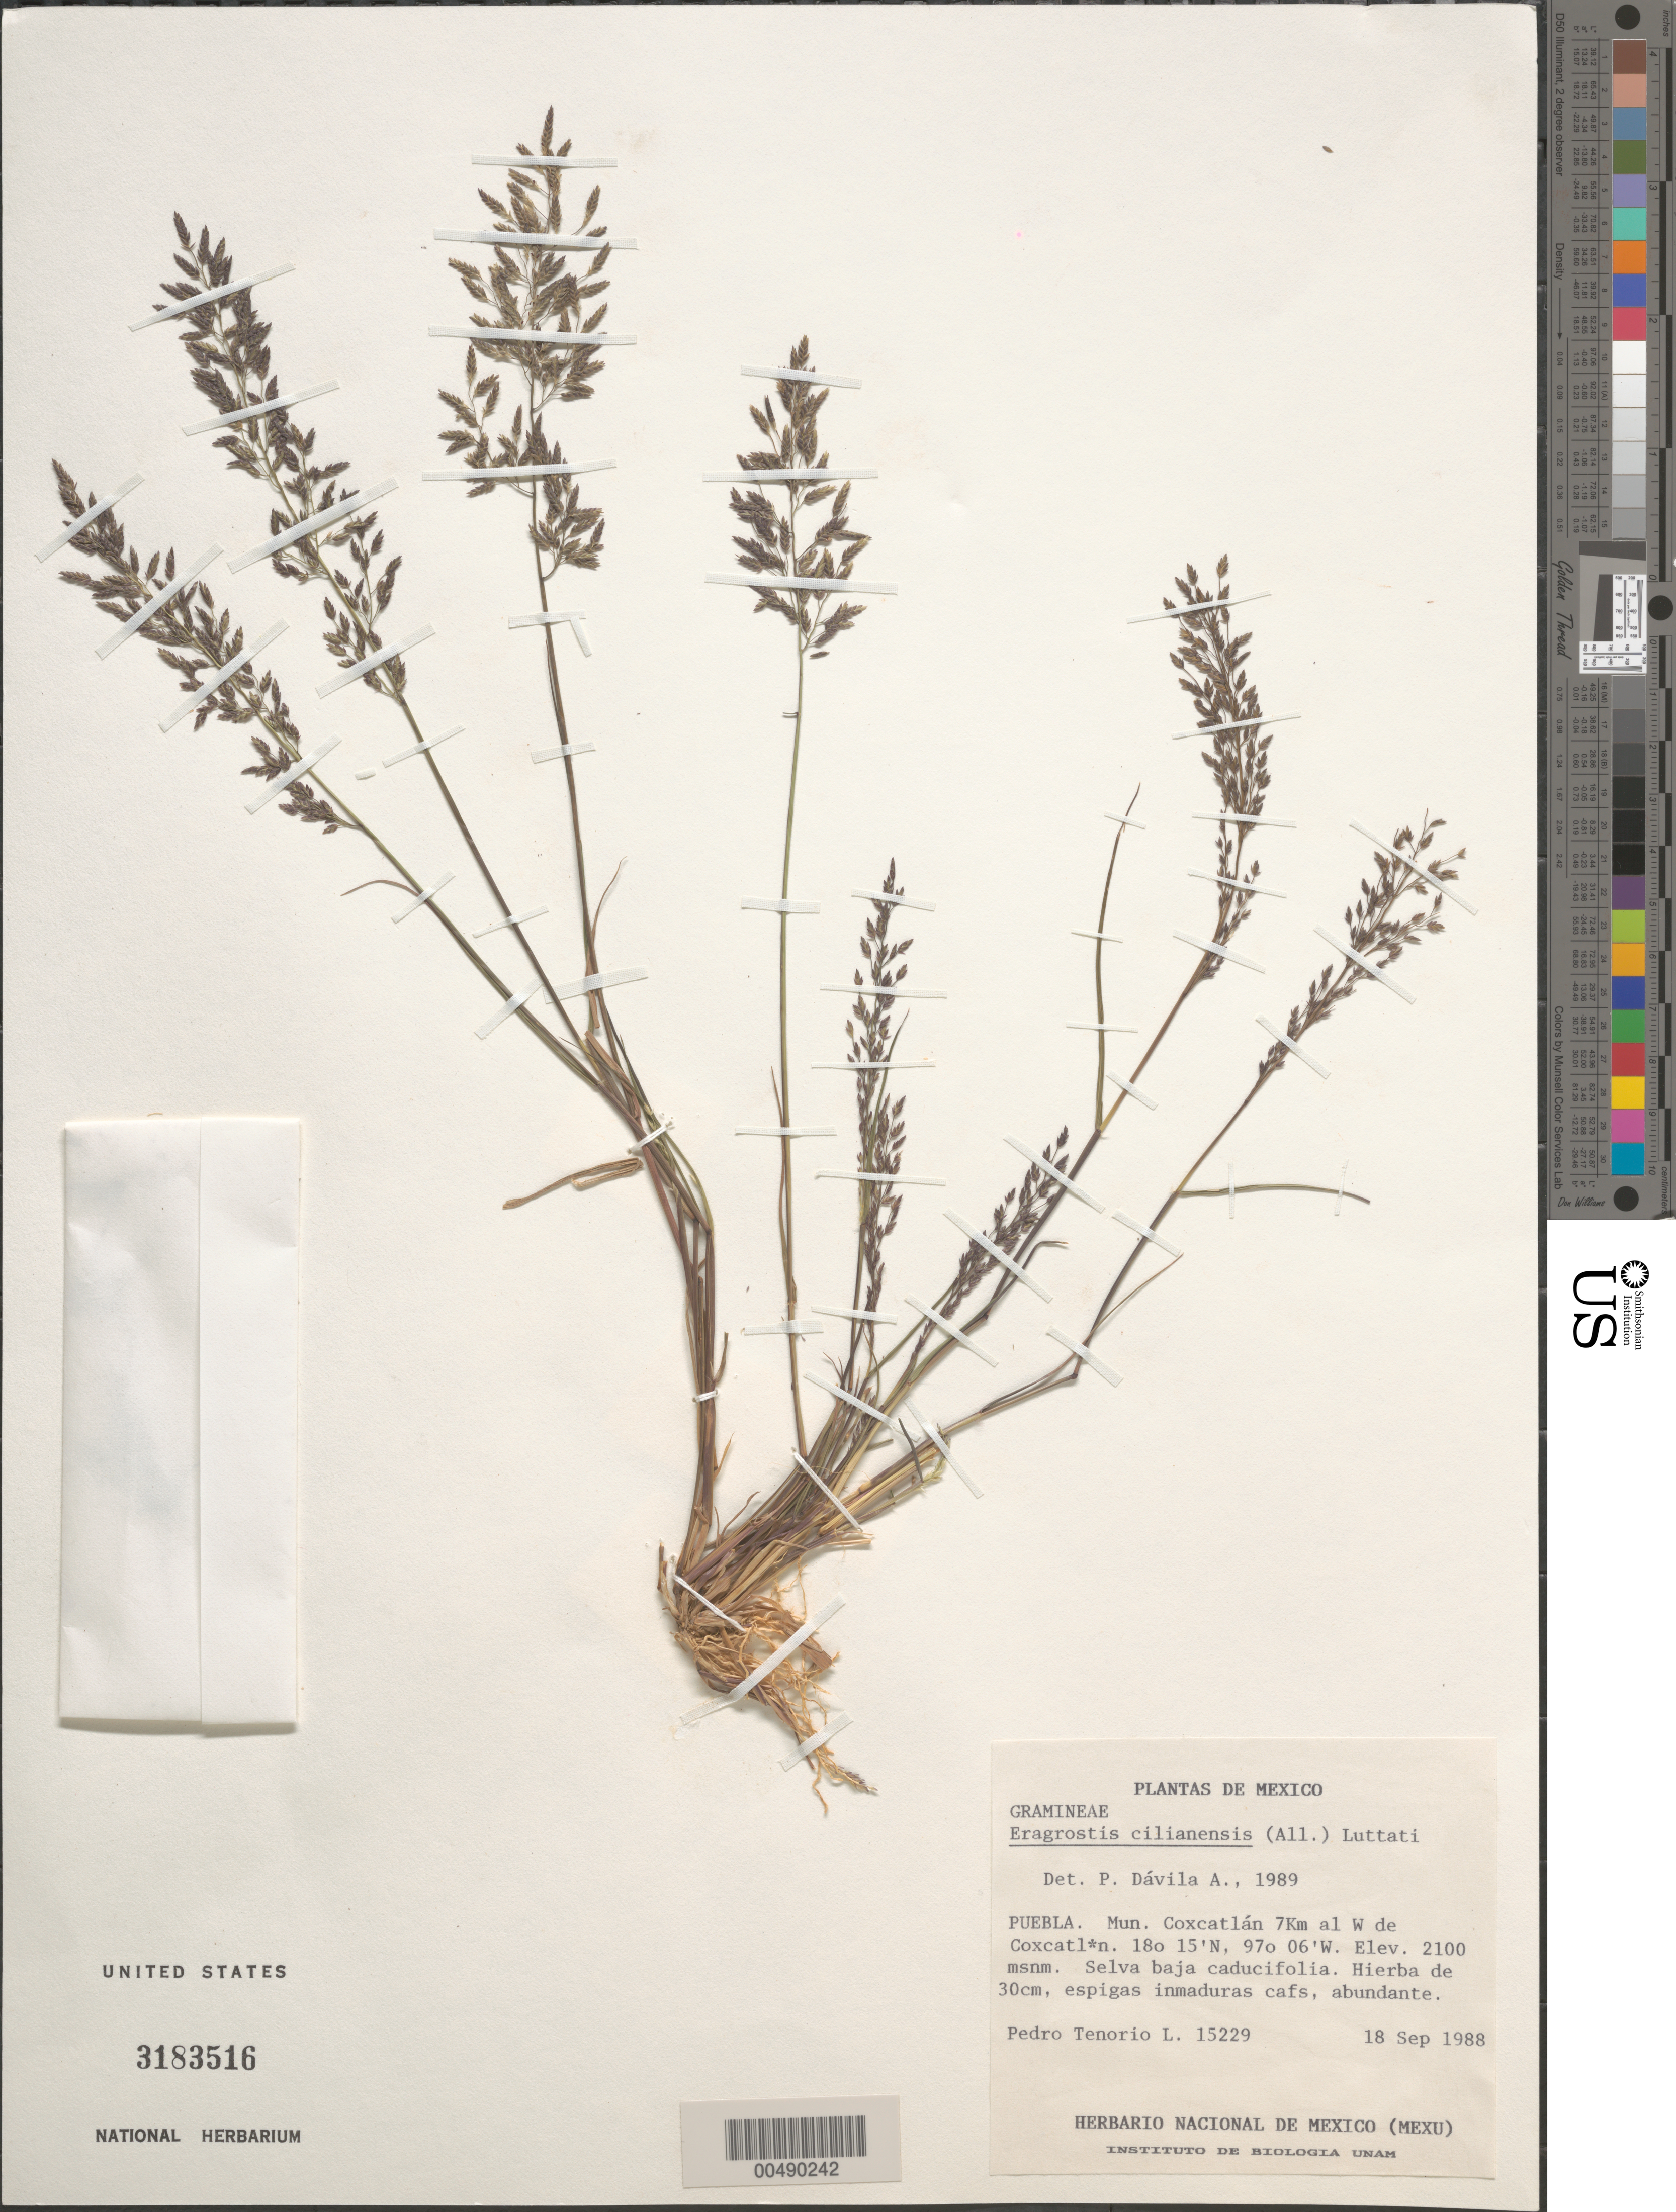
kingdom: Plantae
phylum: Tracheophyta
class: Liliopsida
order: Poales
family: Poaceae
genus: Eragrostis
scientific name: Eragrostis cilianensis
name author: (Bellardi) Vignolo ex Janch.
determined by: Dávila, P. D.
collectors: P. Tenorio L.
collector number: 15229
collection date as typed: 18 Sep 1988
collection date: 1988-09-18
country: Mexico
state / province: Puebla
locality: Coxcatlán Mun., 7 km W of Coxcatlán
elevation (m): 2100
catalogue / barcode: US 3183516